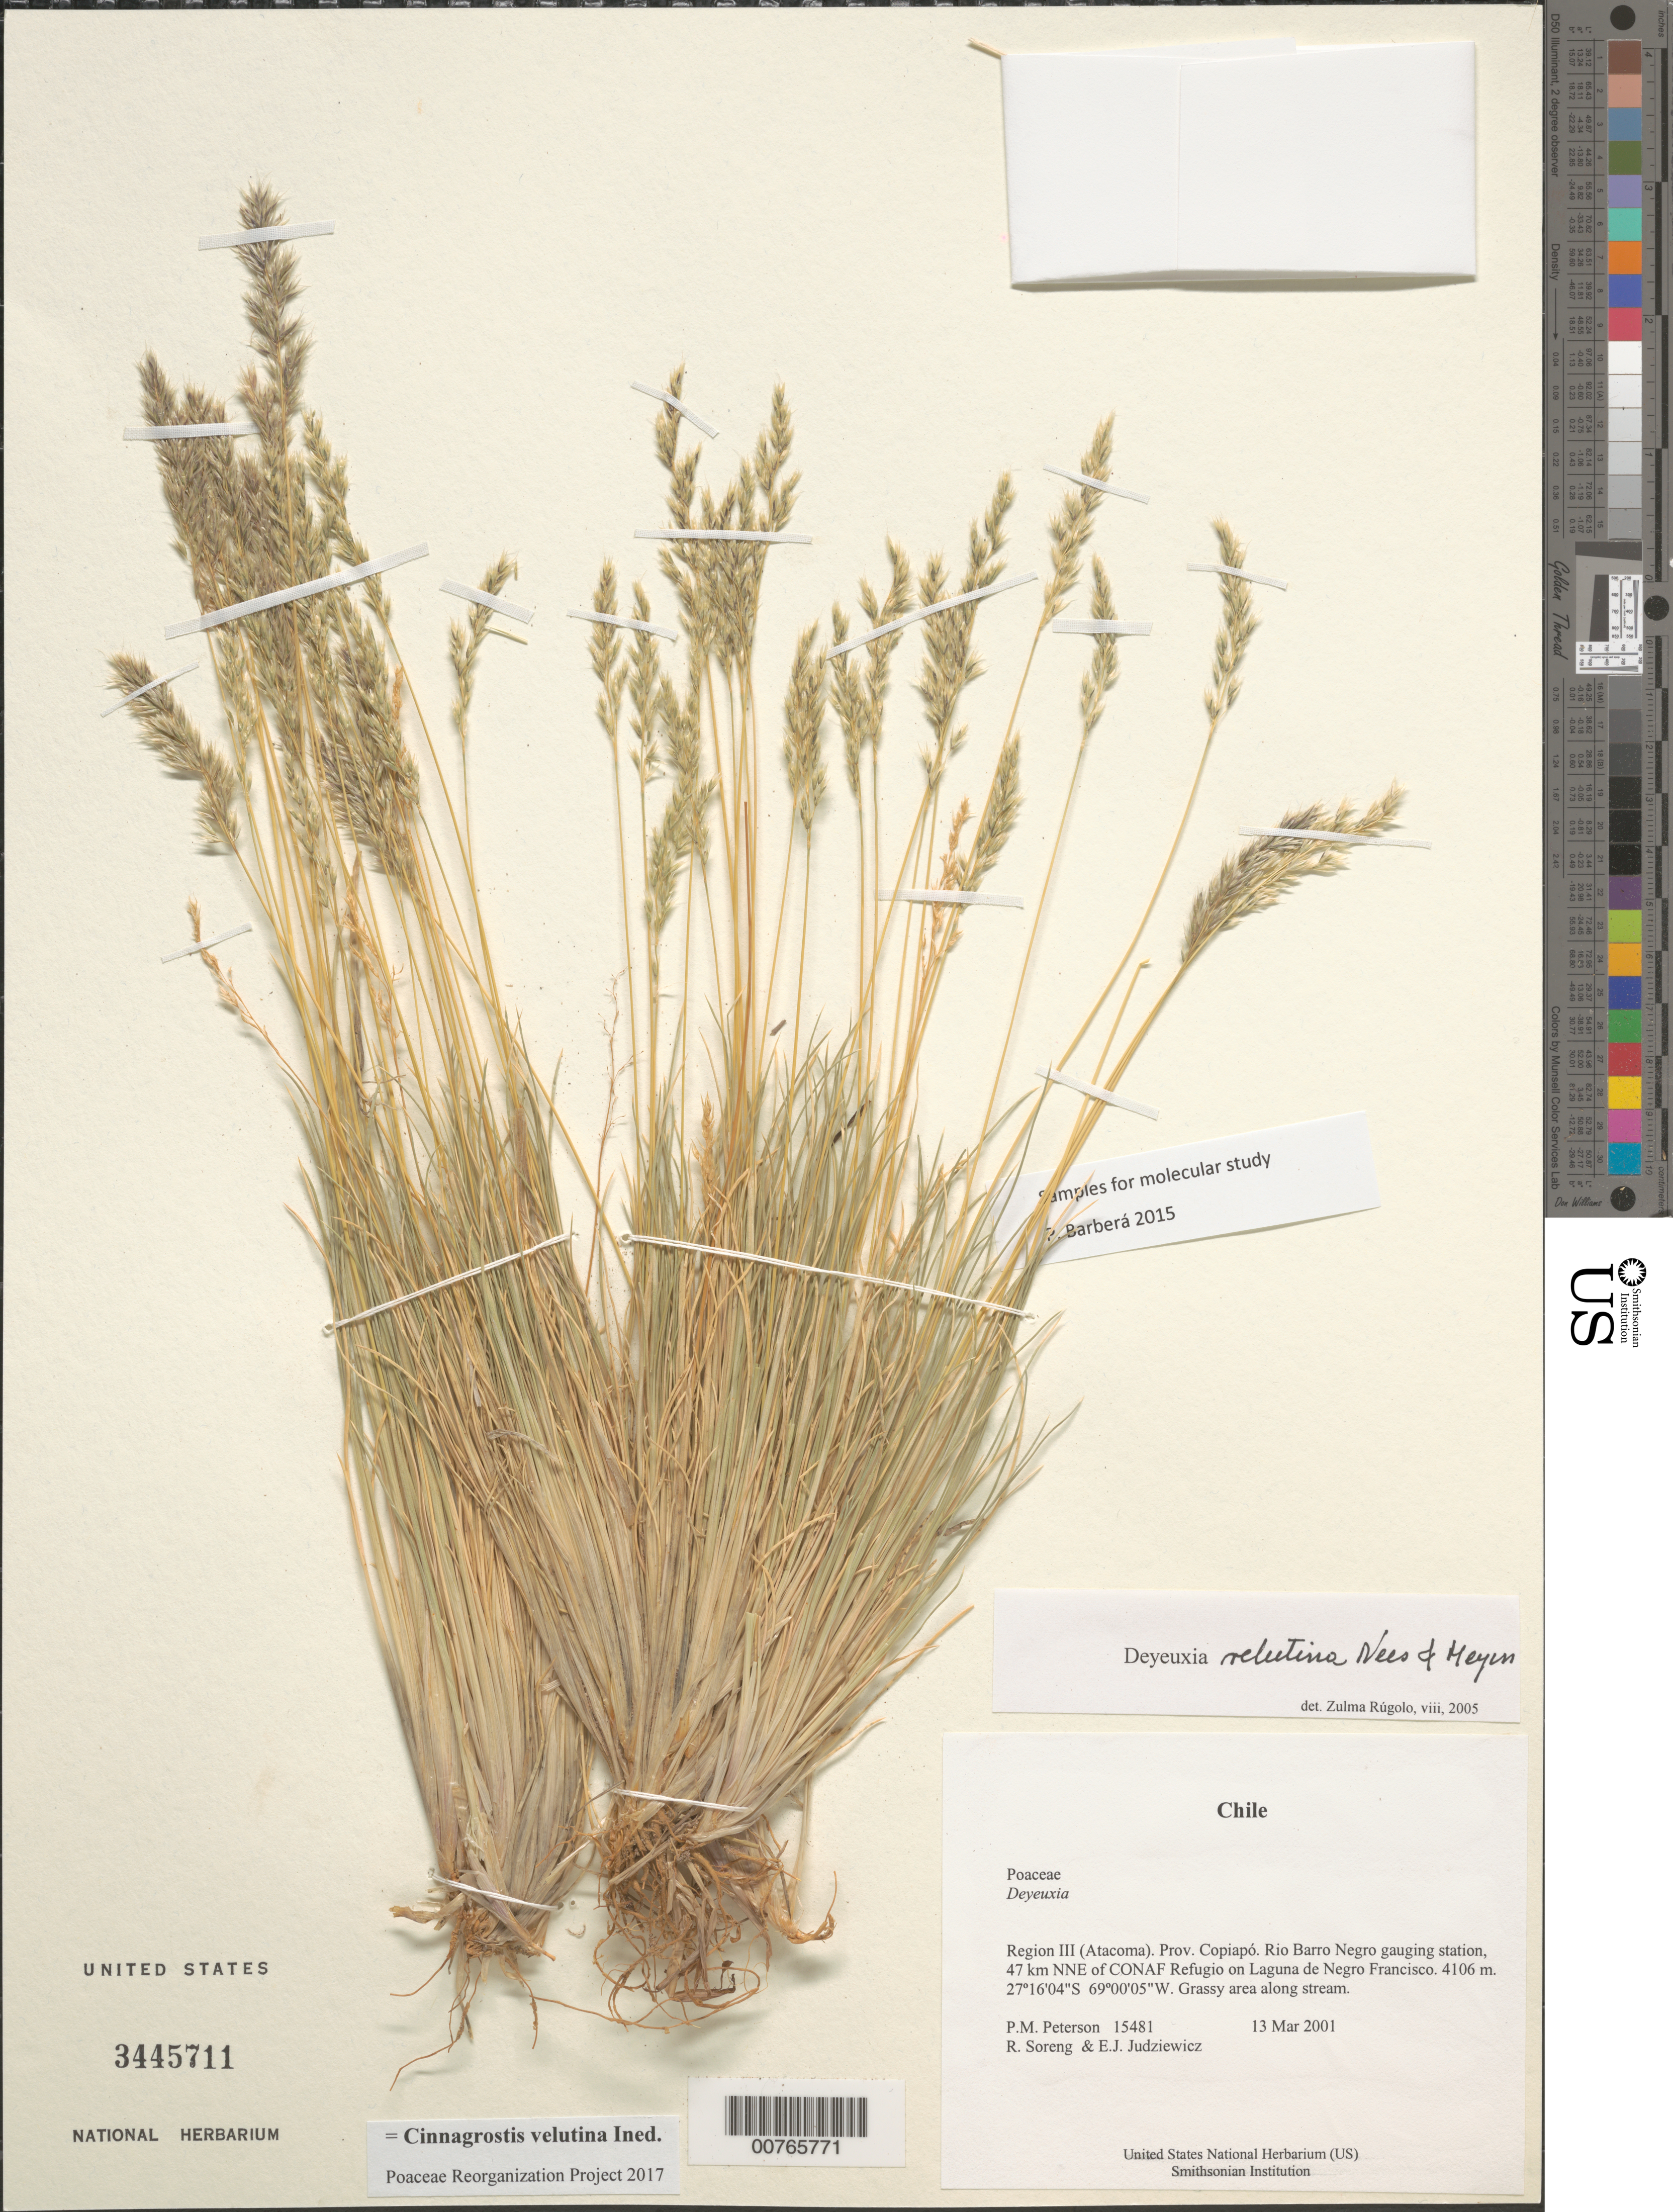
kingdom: Plantae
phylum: Tracheophyta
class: Liliopsida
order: Poales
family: Poaceae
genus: Cinnagrostis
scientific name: Cinnagrostis velutina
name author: (Nees & Meyen) P.M. Peterson et al.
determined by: Poaceae Reorganization Project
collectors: P. M. Peterson, R. J. Soreng & E. J. Judziewicz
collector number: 15481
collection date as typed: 13 Mar 2001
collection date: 2001-03-13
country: Chile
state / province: Atacama (III)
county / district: Copiapó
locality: Rio Barro Negro gauging station, 47 km NNE of CONAF Refugio on Laguna de Negro Francisco.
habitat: Grassy area along stream.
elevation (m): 4106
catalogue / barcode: US 3445711